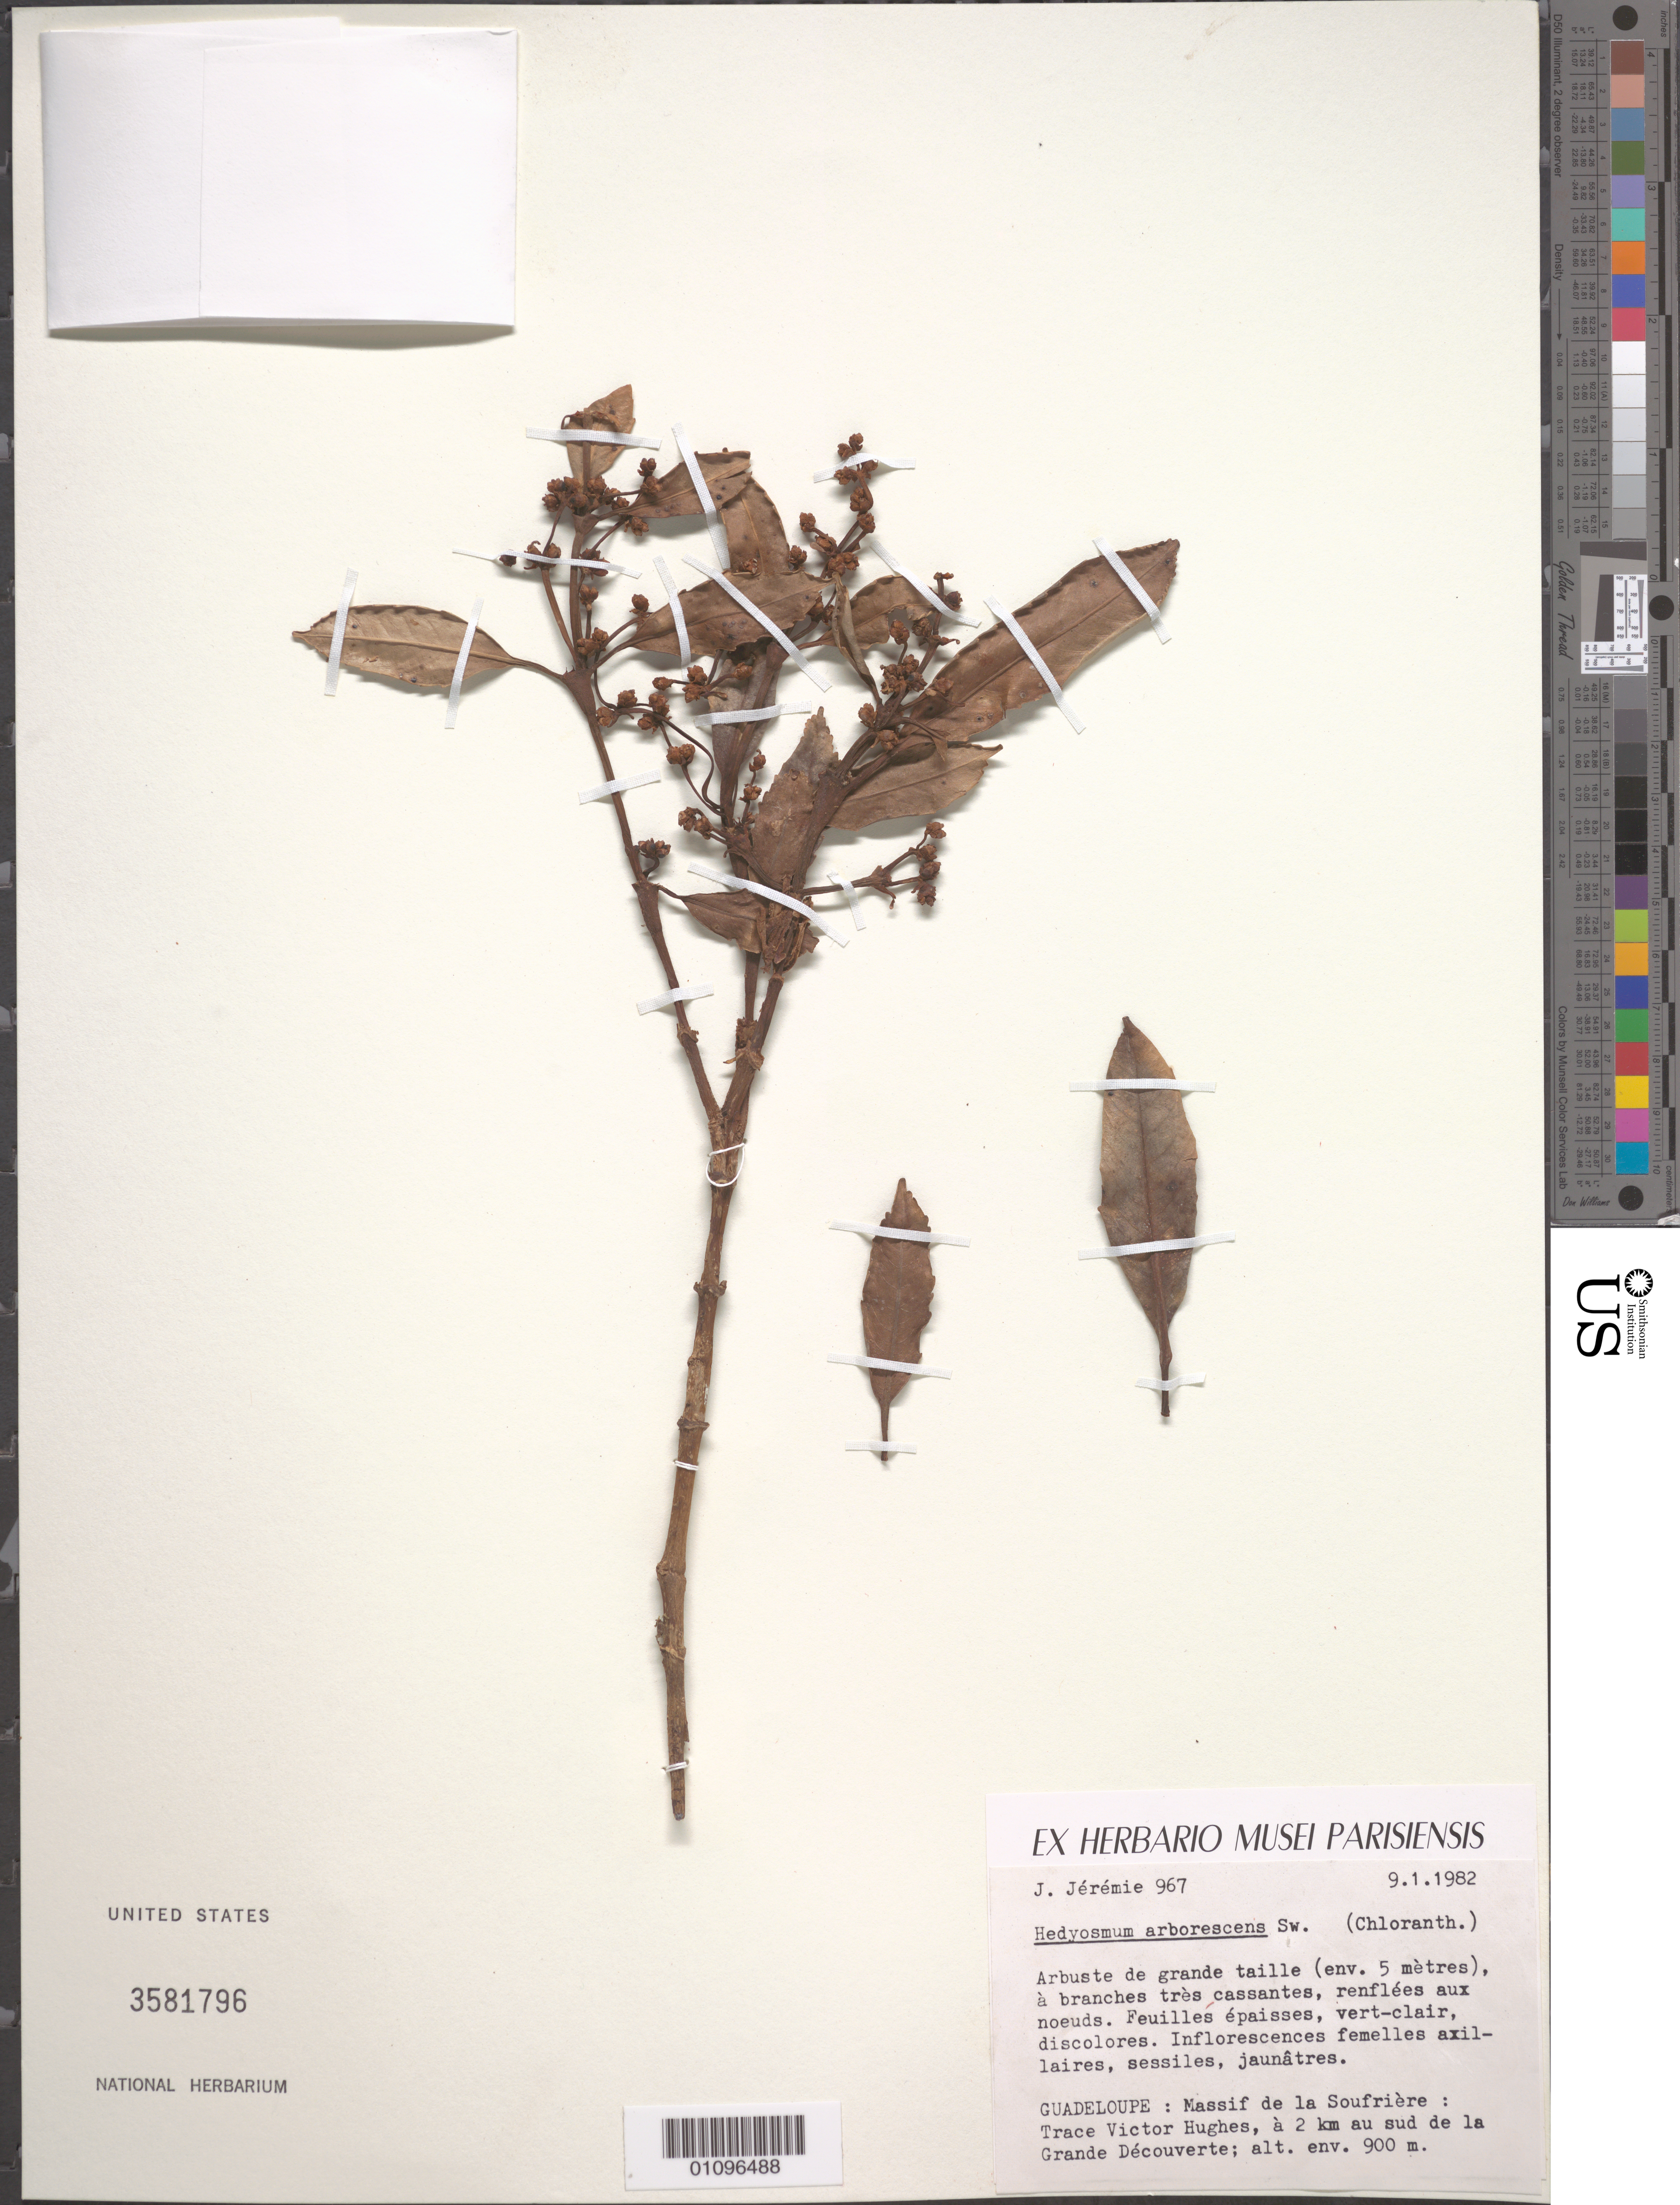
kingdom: Plantae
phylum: Tracheophyta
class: Magnoliopsida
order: Chloranthales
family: Chloranthaceae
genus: Hedyosmum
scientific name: Hedyosmum arborescens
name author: Sw.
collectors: J. Jérémie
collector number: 967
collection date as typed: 09 Jan 1982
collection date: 1982-01-09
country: Guadeloupe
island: Basse Terre [Guadeloupe]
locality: Massif de la Soufrière, Trace Victor Hughes, à 2 km au sud de la Grande Découverte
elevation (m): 900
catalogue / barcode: US 3581796